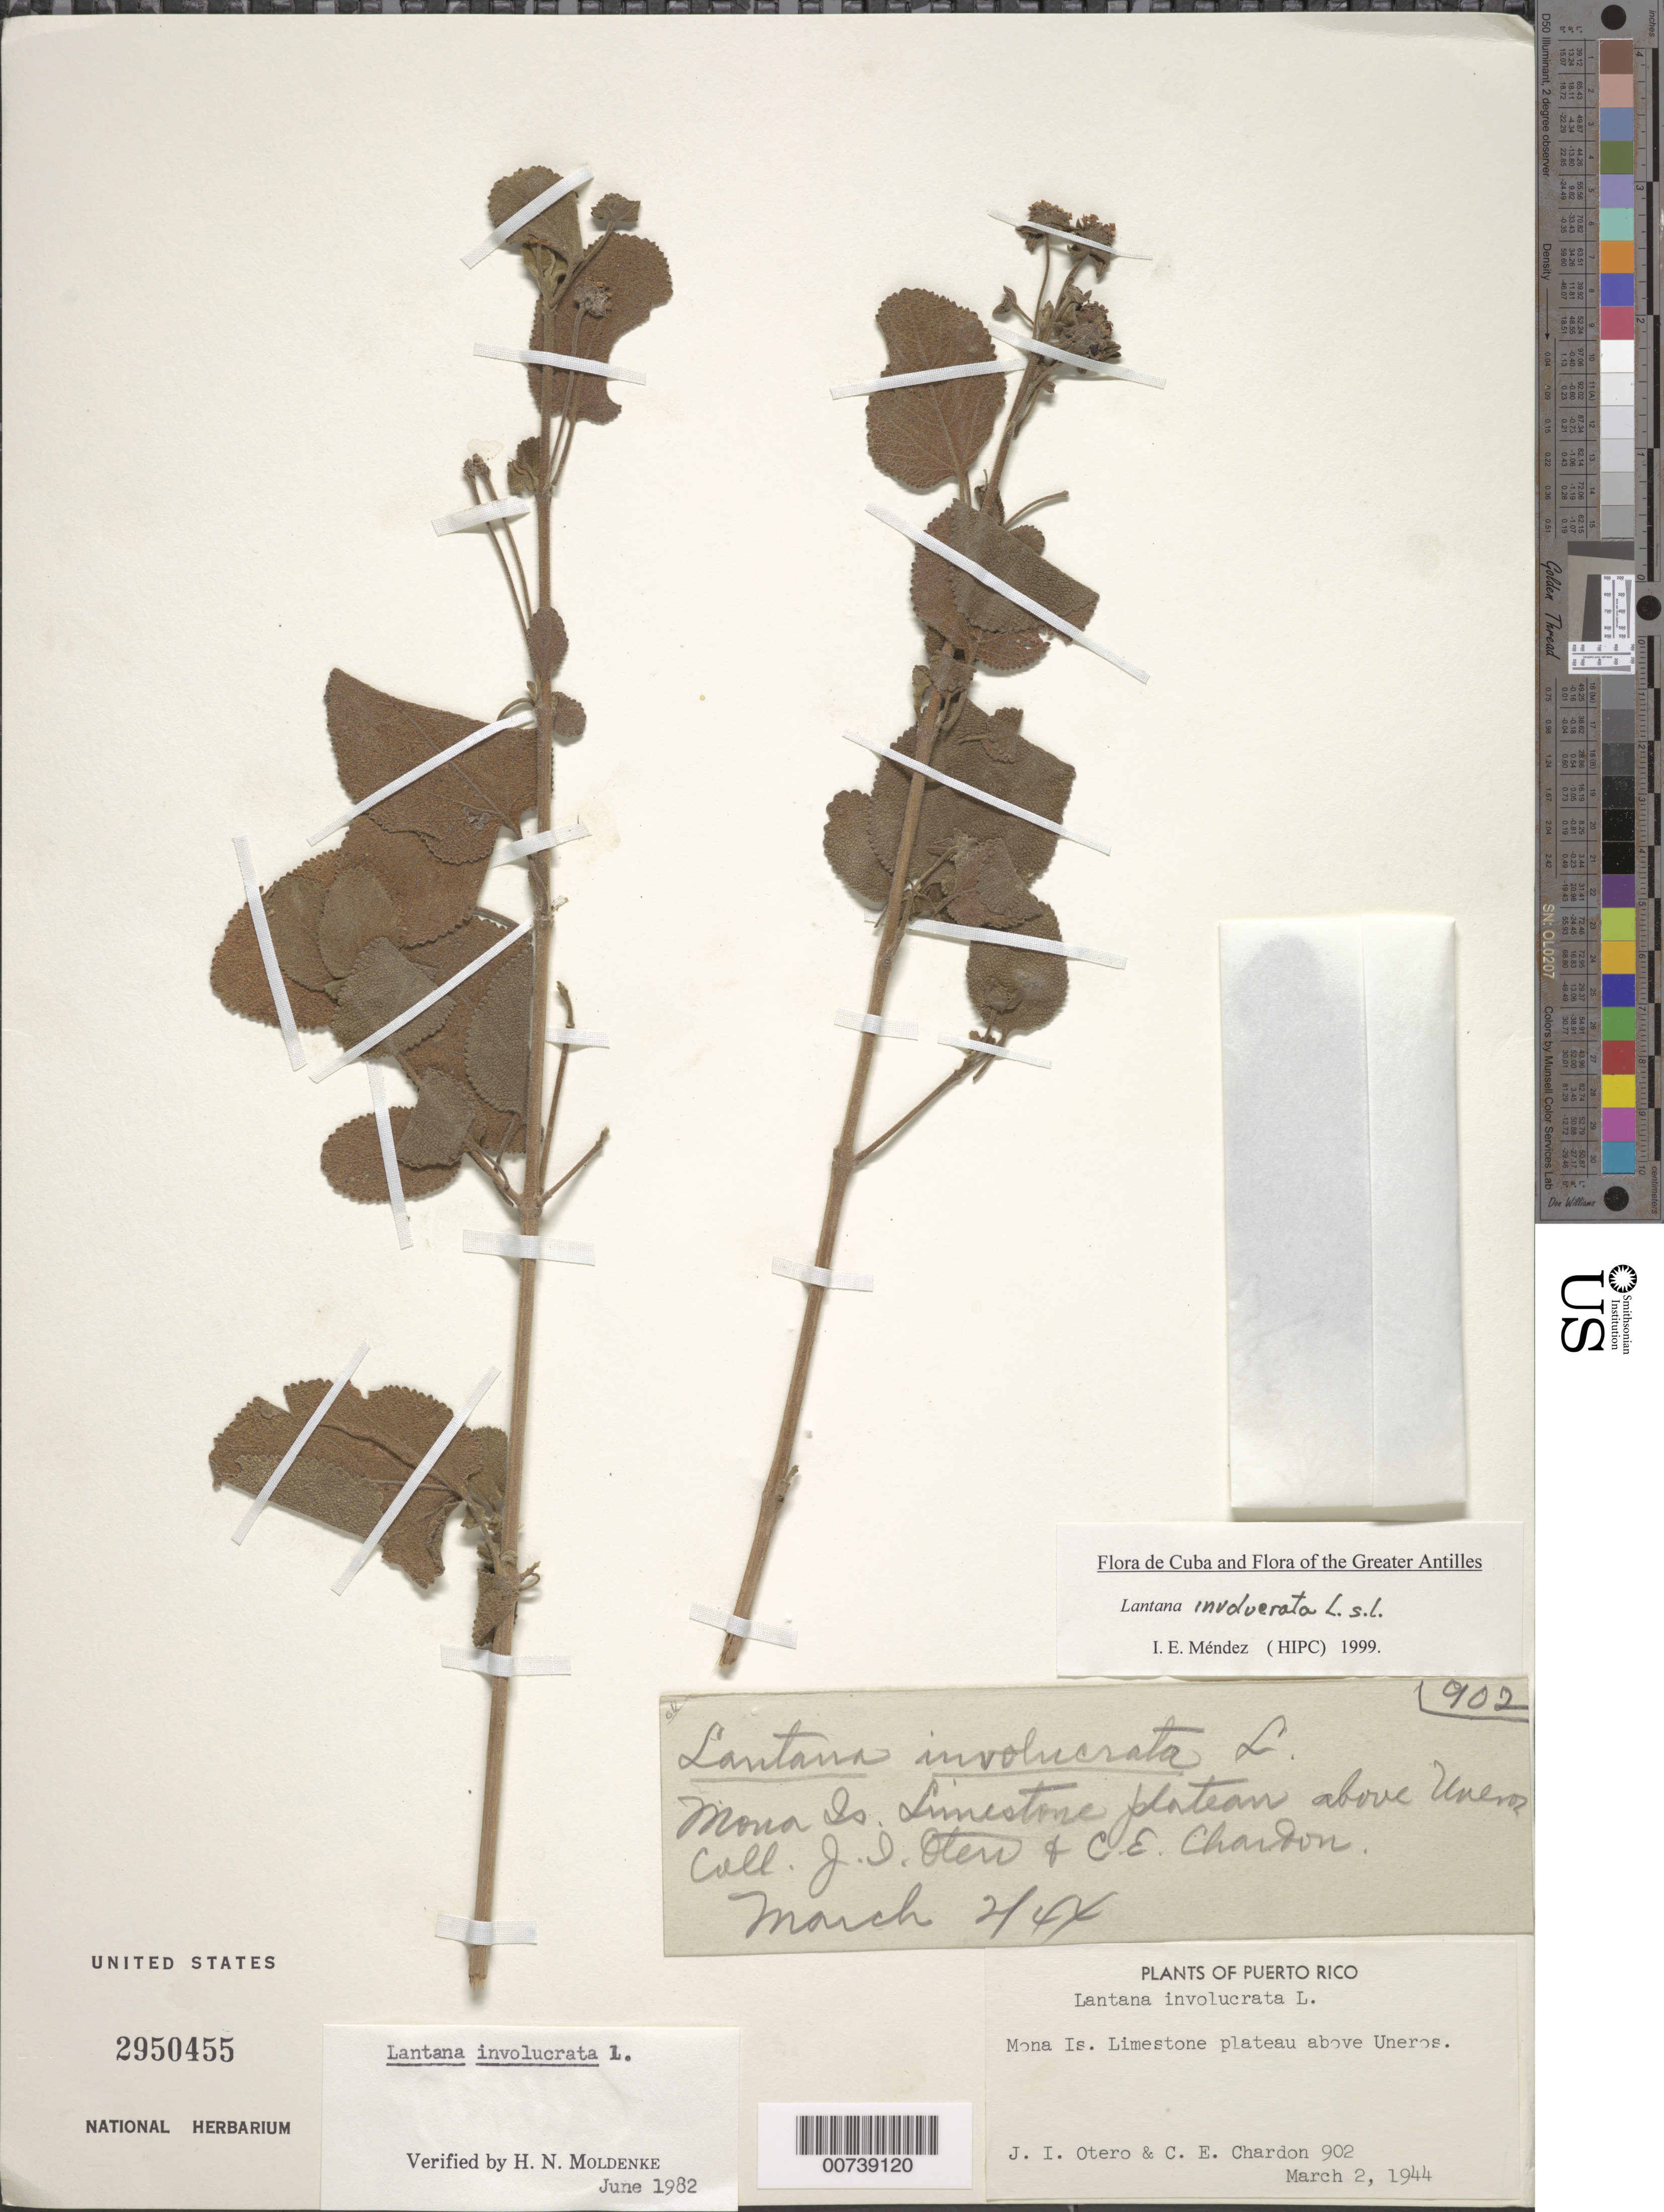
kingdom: Plantae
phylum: Tracheophyta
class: Magnoliopsida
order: Lamiales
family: Verbenaceae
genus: Lantana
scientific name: Lantana involucrata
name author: L.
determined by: Méndez, Isidro E., (HIPC)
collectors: J. Otero & C. E. Chardón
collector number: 902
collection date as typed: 02 Mar 1944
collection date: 1944-03-02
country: Puerto Rico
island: Mona I.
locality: Limestone plateau above Uveros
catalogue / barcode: US 2950455